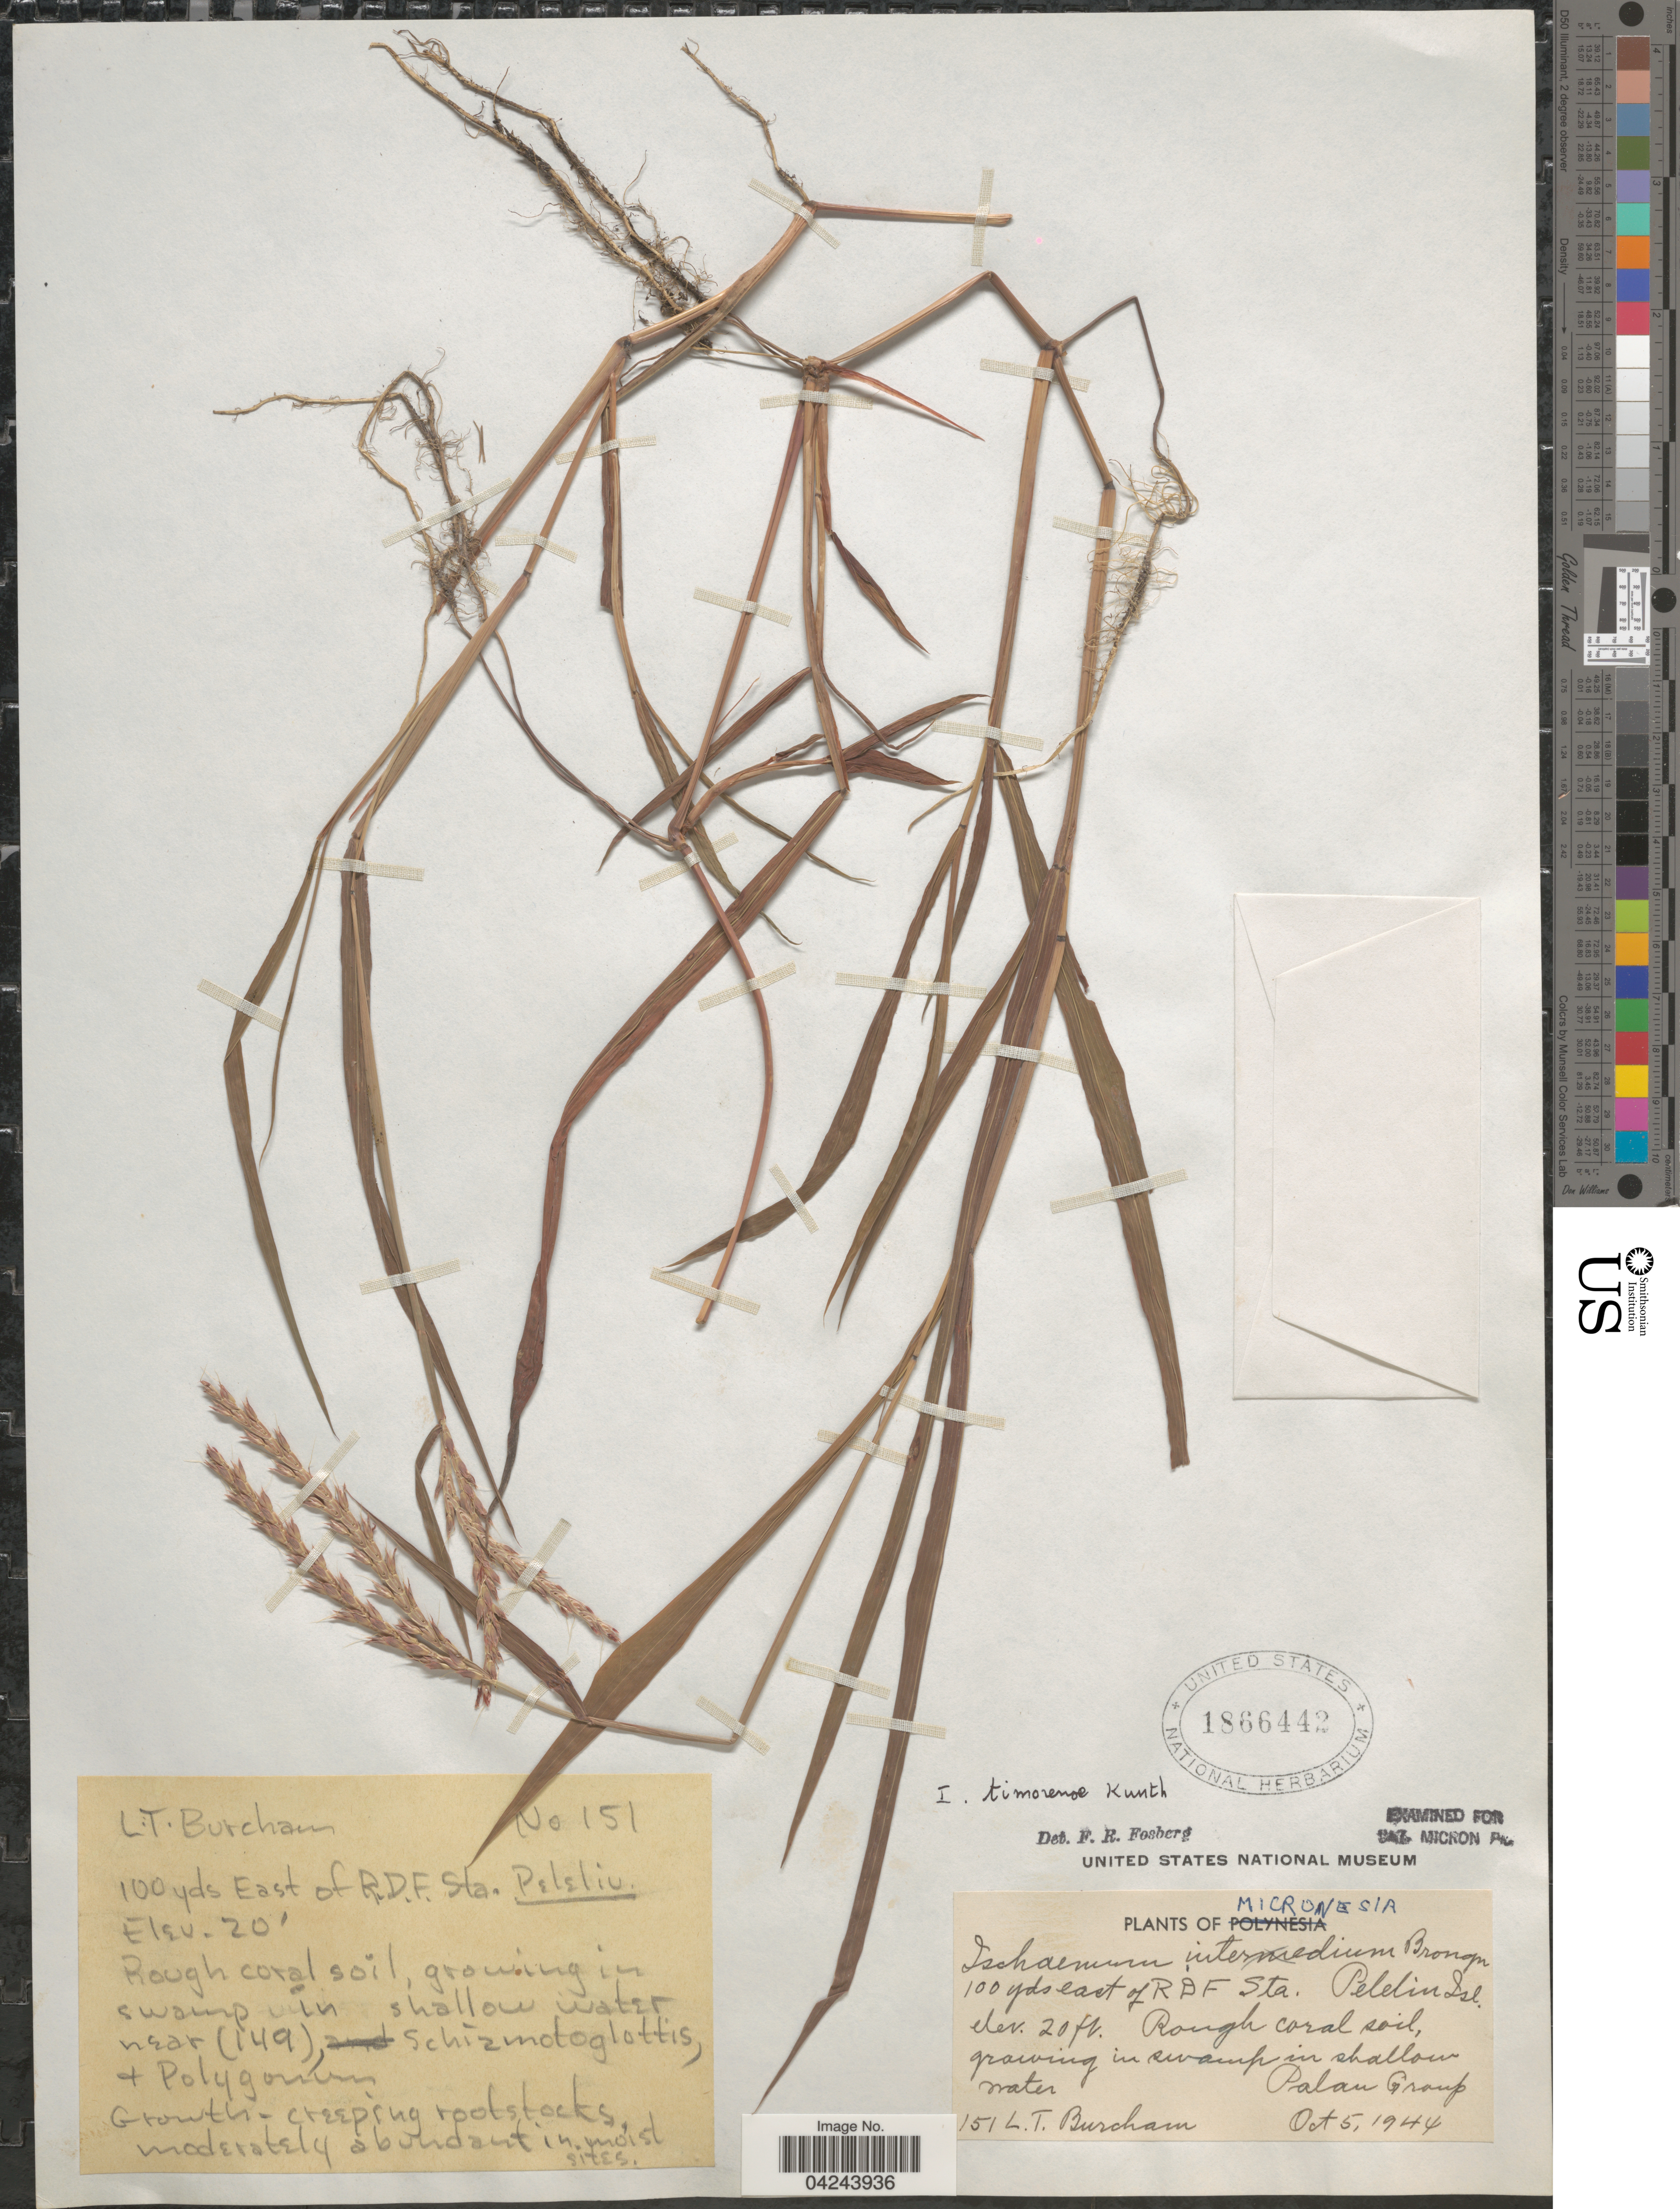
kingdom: Plantae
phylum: Tracheophyta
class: Liliopsida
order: Poales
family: Poaceae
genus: Ischaemum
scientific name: Ischaemum timorense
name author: Kunth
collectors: L. Burcham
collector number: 151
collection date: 1944-10-05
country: Palau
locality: Micronesia. 100 yds east of RDF Sta. Peleliu Isl. Rough coral soil, growing in swamp in shallow water. Palau Group.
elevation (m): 6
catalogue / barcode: US 1866442